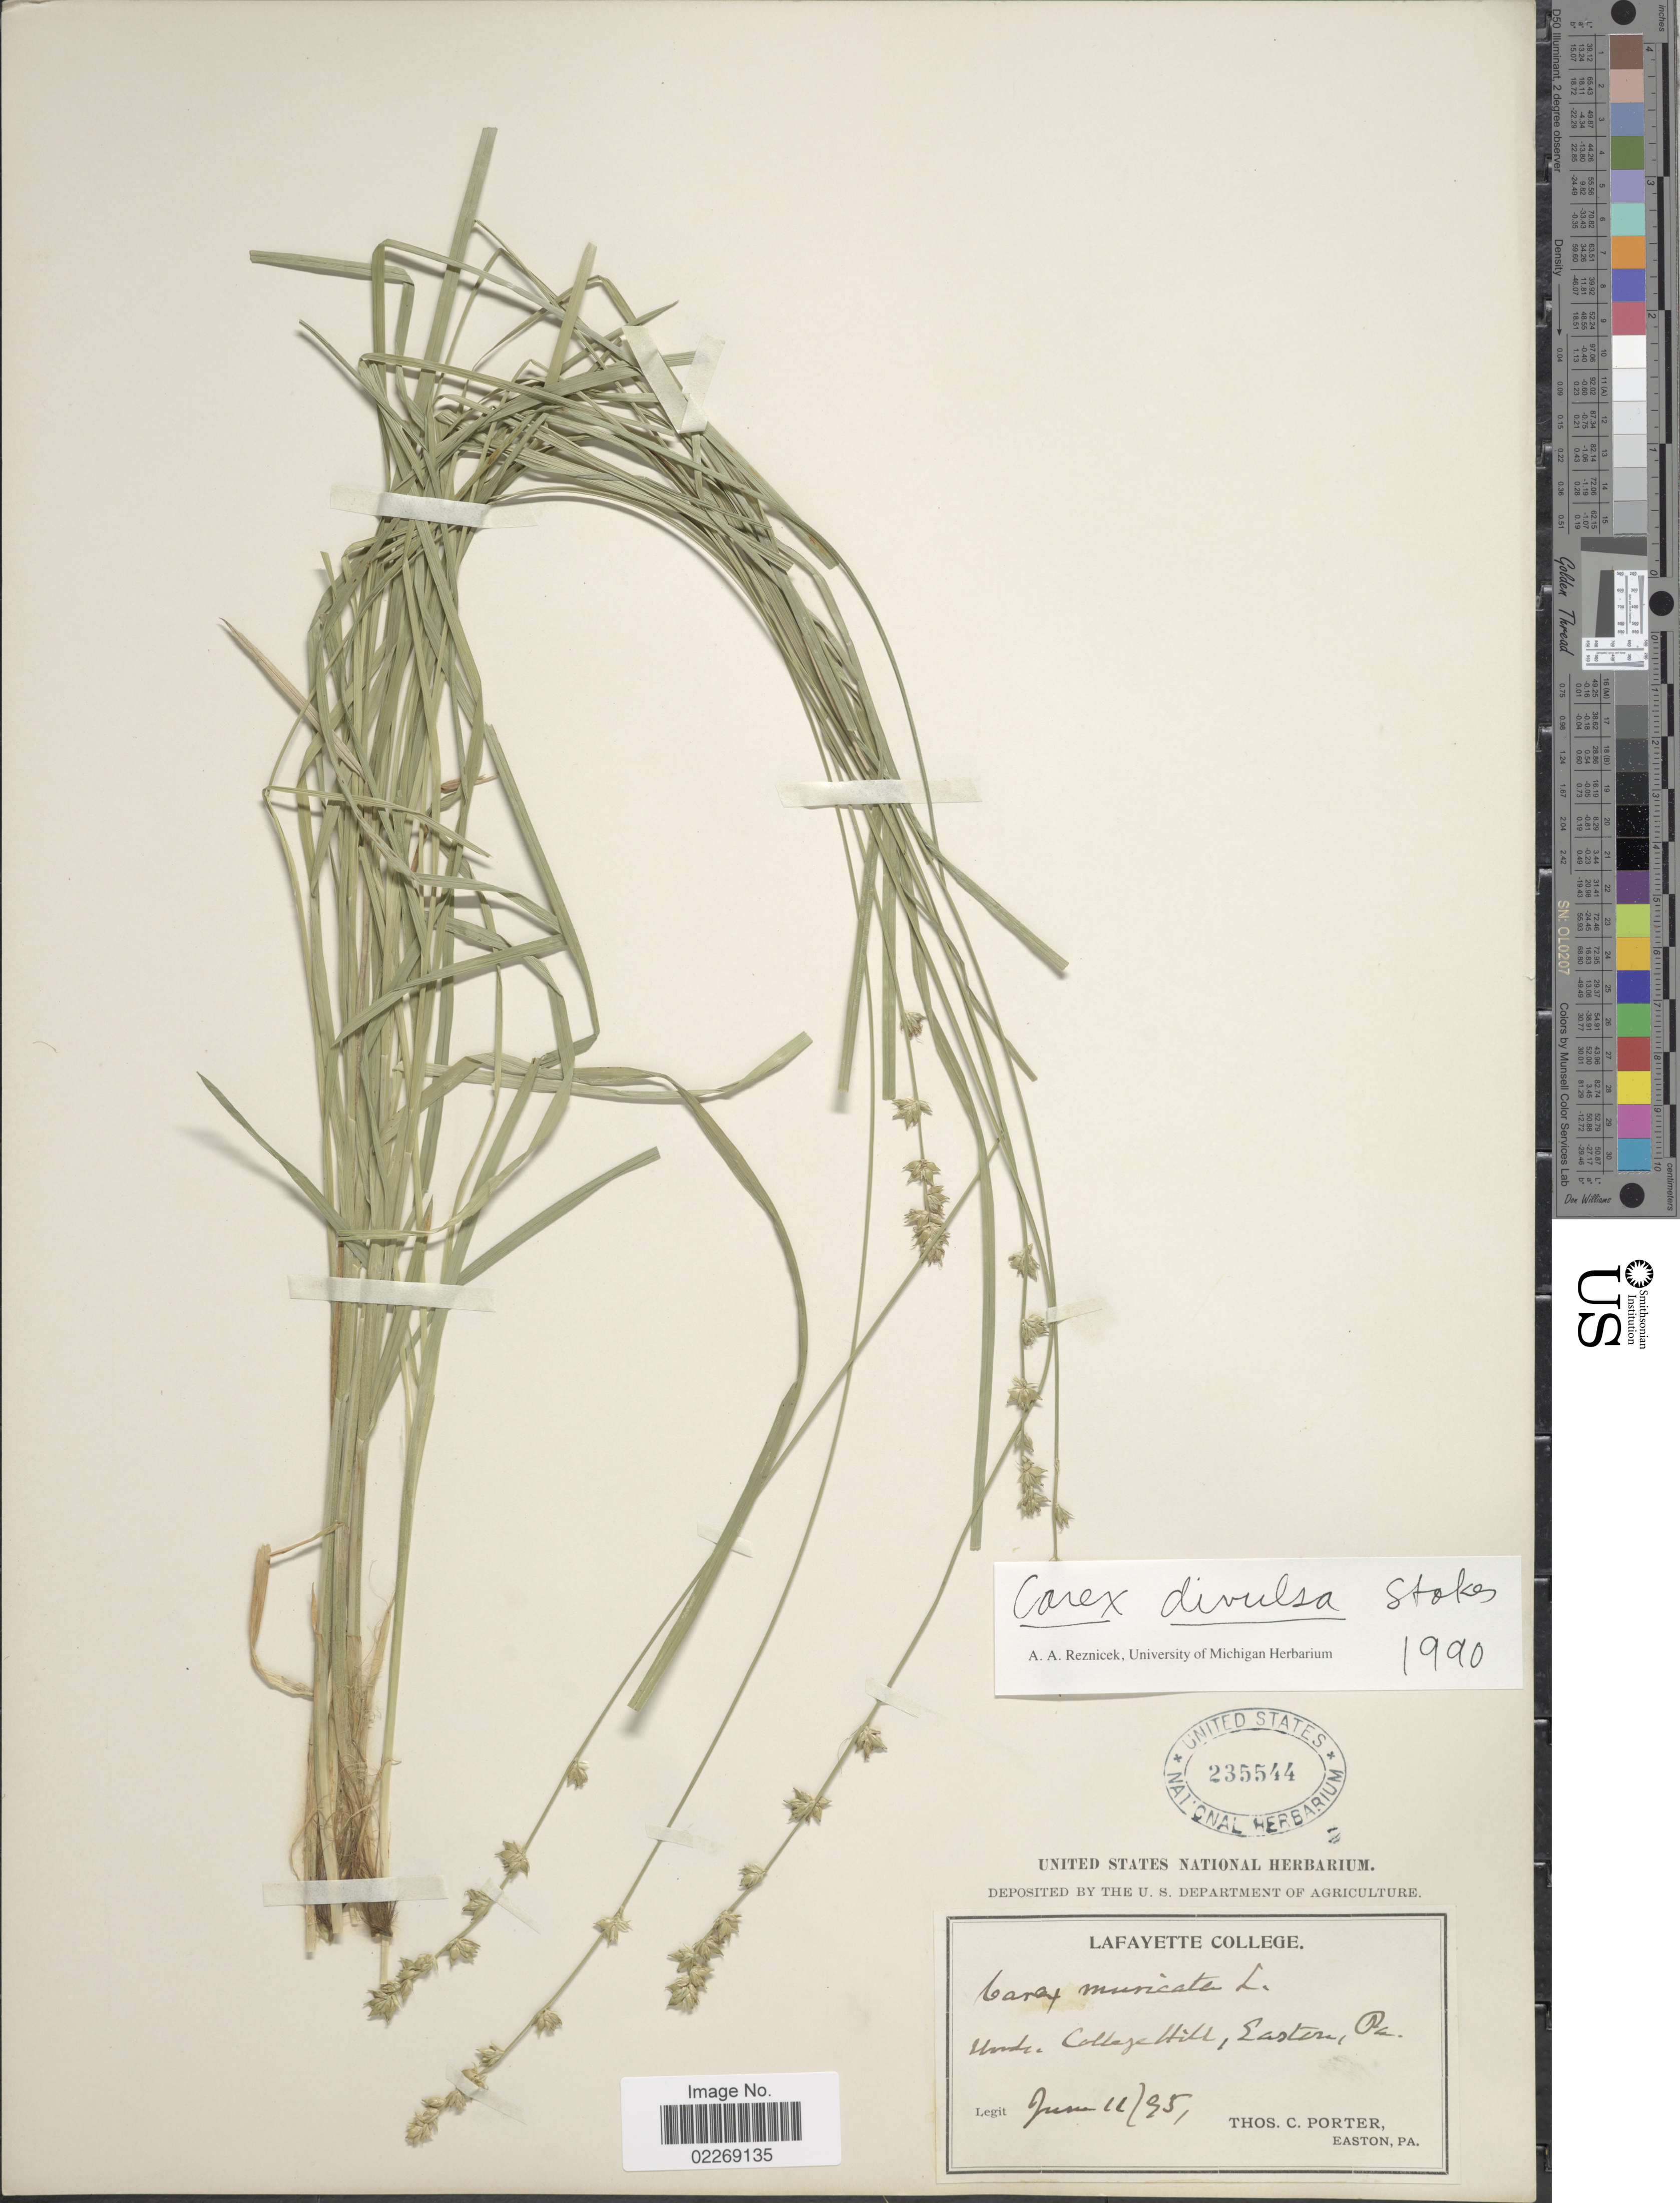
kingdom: Plantae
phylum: Tracheophyta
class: Liliopsida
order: Poales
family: Cyperaceae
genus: Carex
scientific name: Carex divulsa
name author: Stokes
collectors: T. Porter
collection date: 1895-06-11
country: United States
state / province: Pennsylvania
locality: College Hill, Easton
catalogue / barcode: US 235544